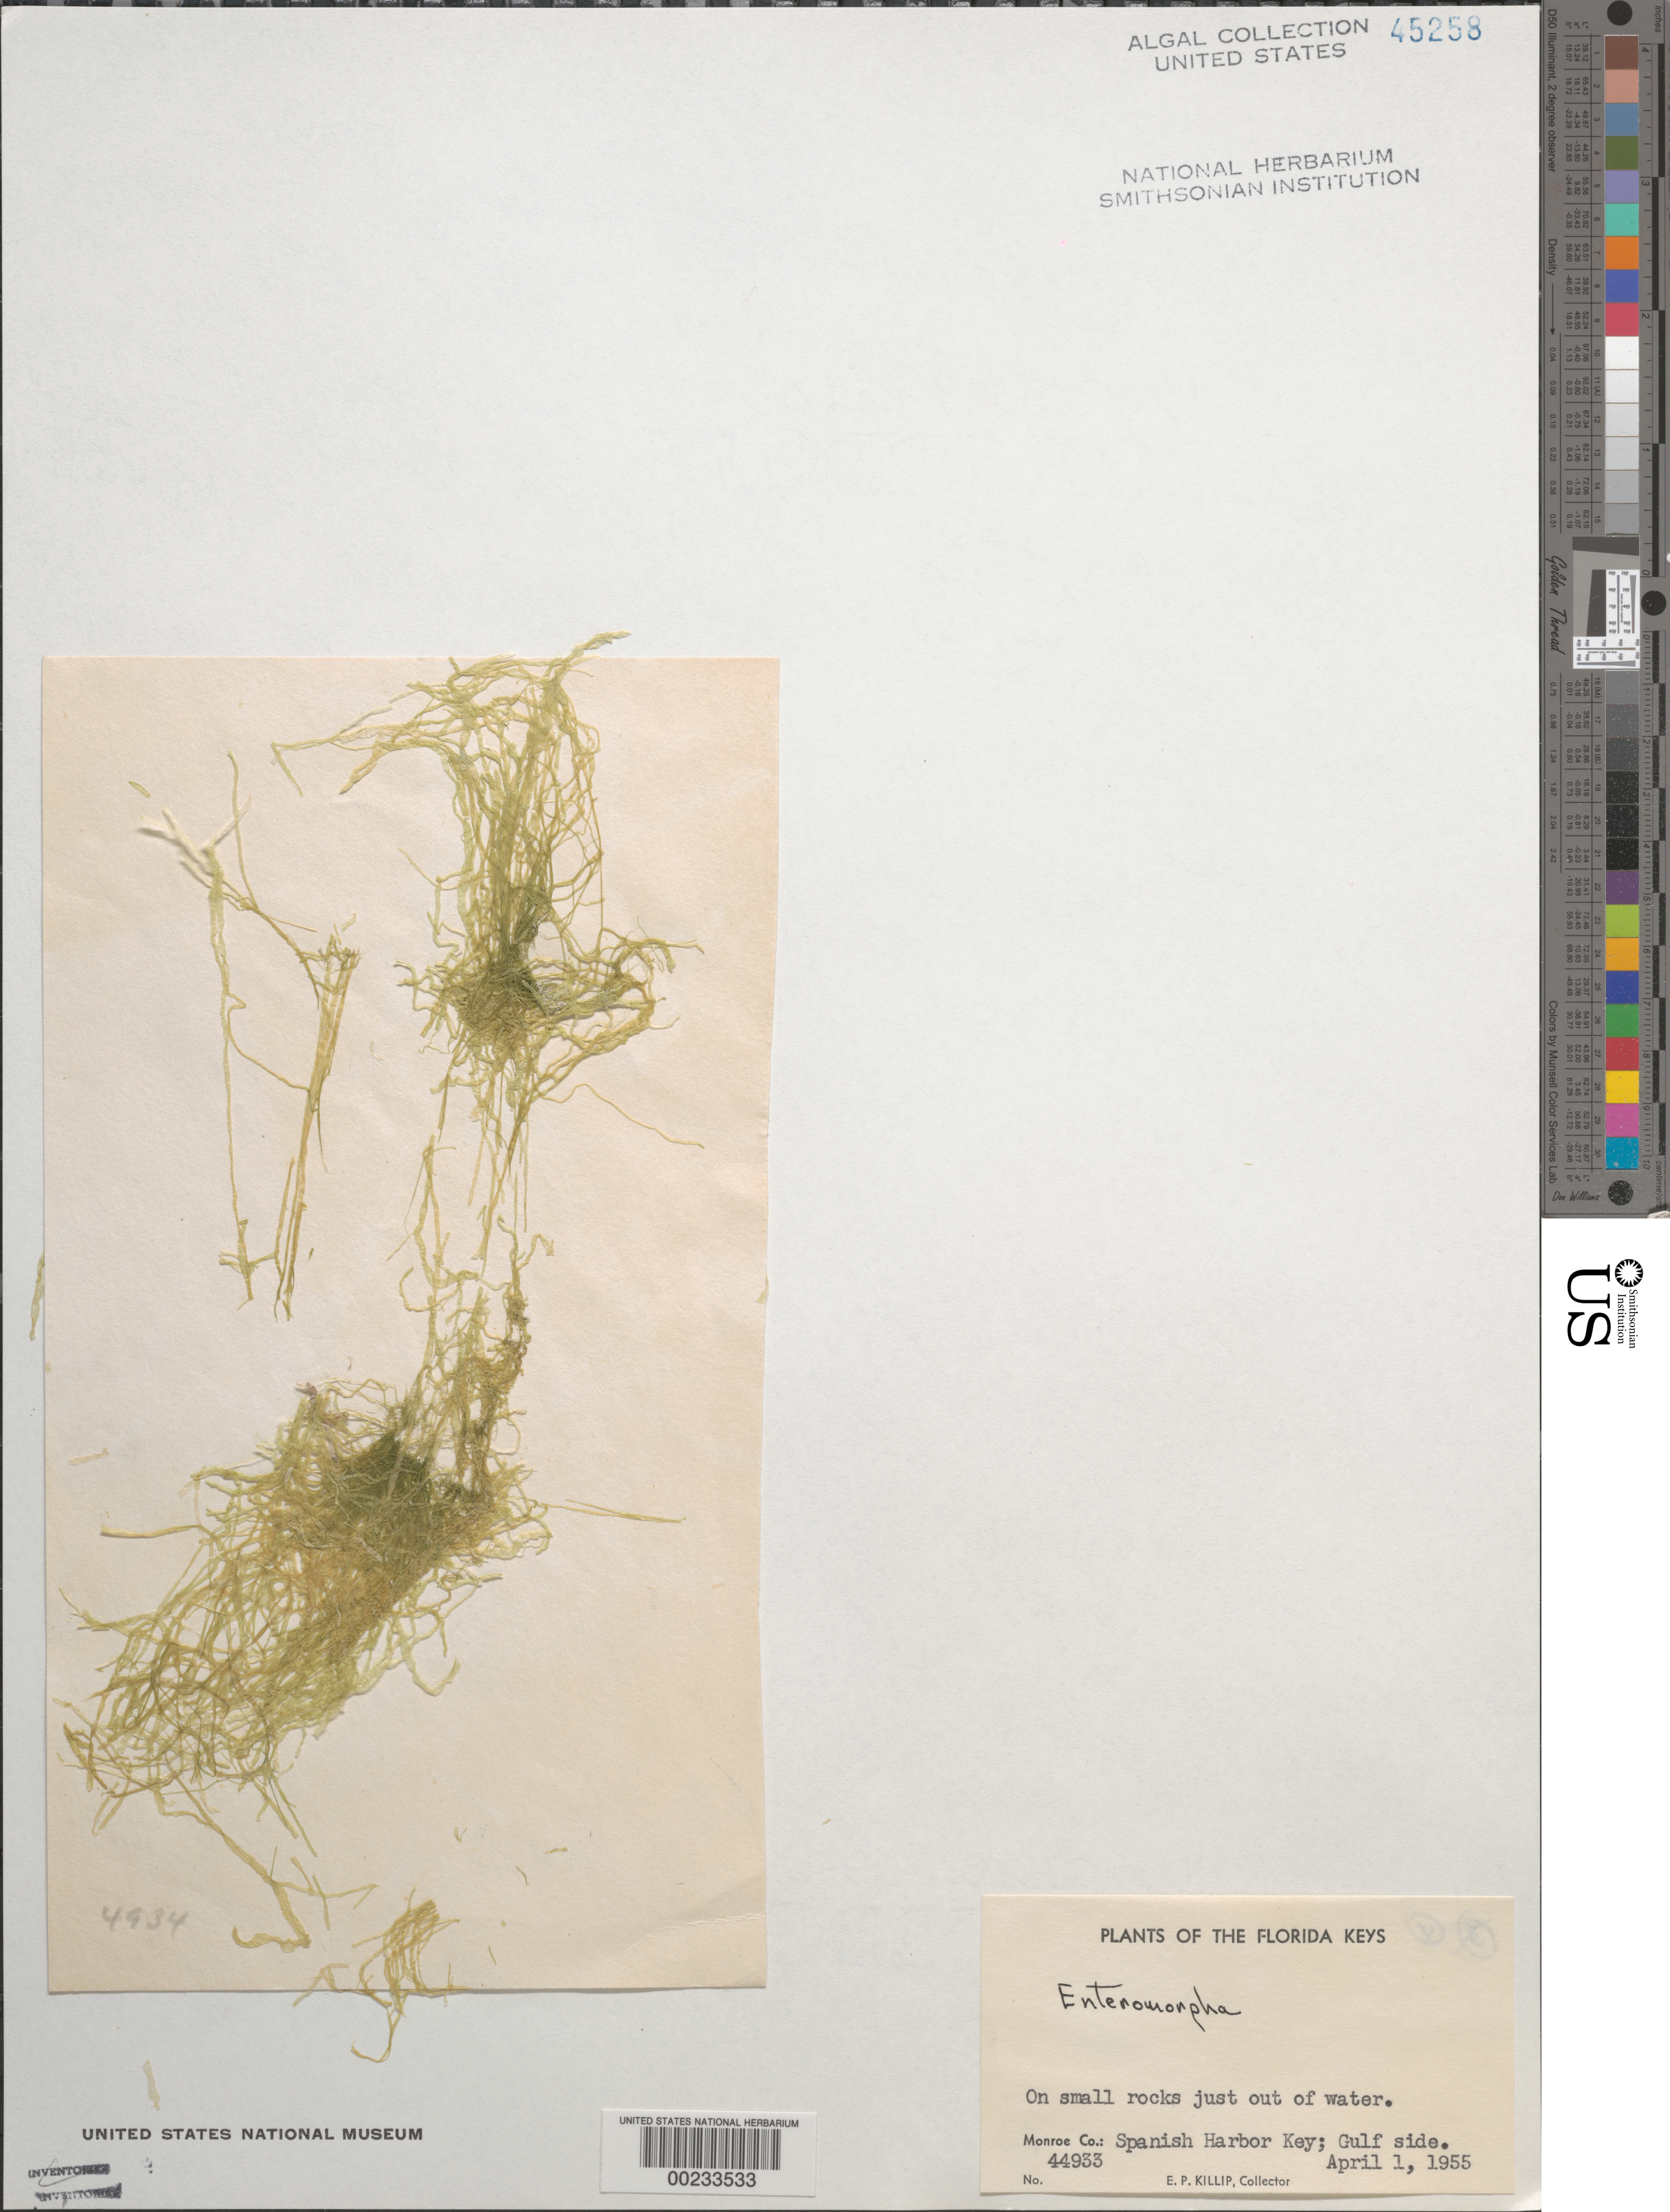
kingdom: Plantae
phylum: Chlorophyta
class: Ulvophyceae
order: Ulvales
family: Ulvaceae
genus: Ulva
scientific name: Ulva sp.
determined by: Algae name updating Project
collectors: E. P. Killip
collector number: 44933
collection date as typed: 01 Apr 1955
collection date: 1955-04-01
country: United States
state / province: Florida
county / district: Monroe County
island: Spanish Harbor Key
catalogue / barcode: US 45258